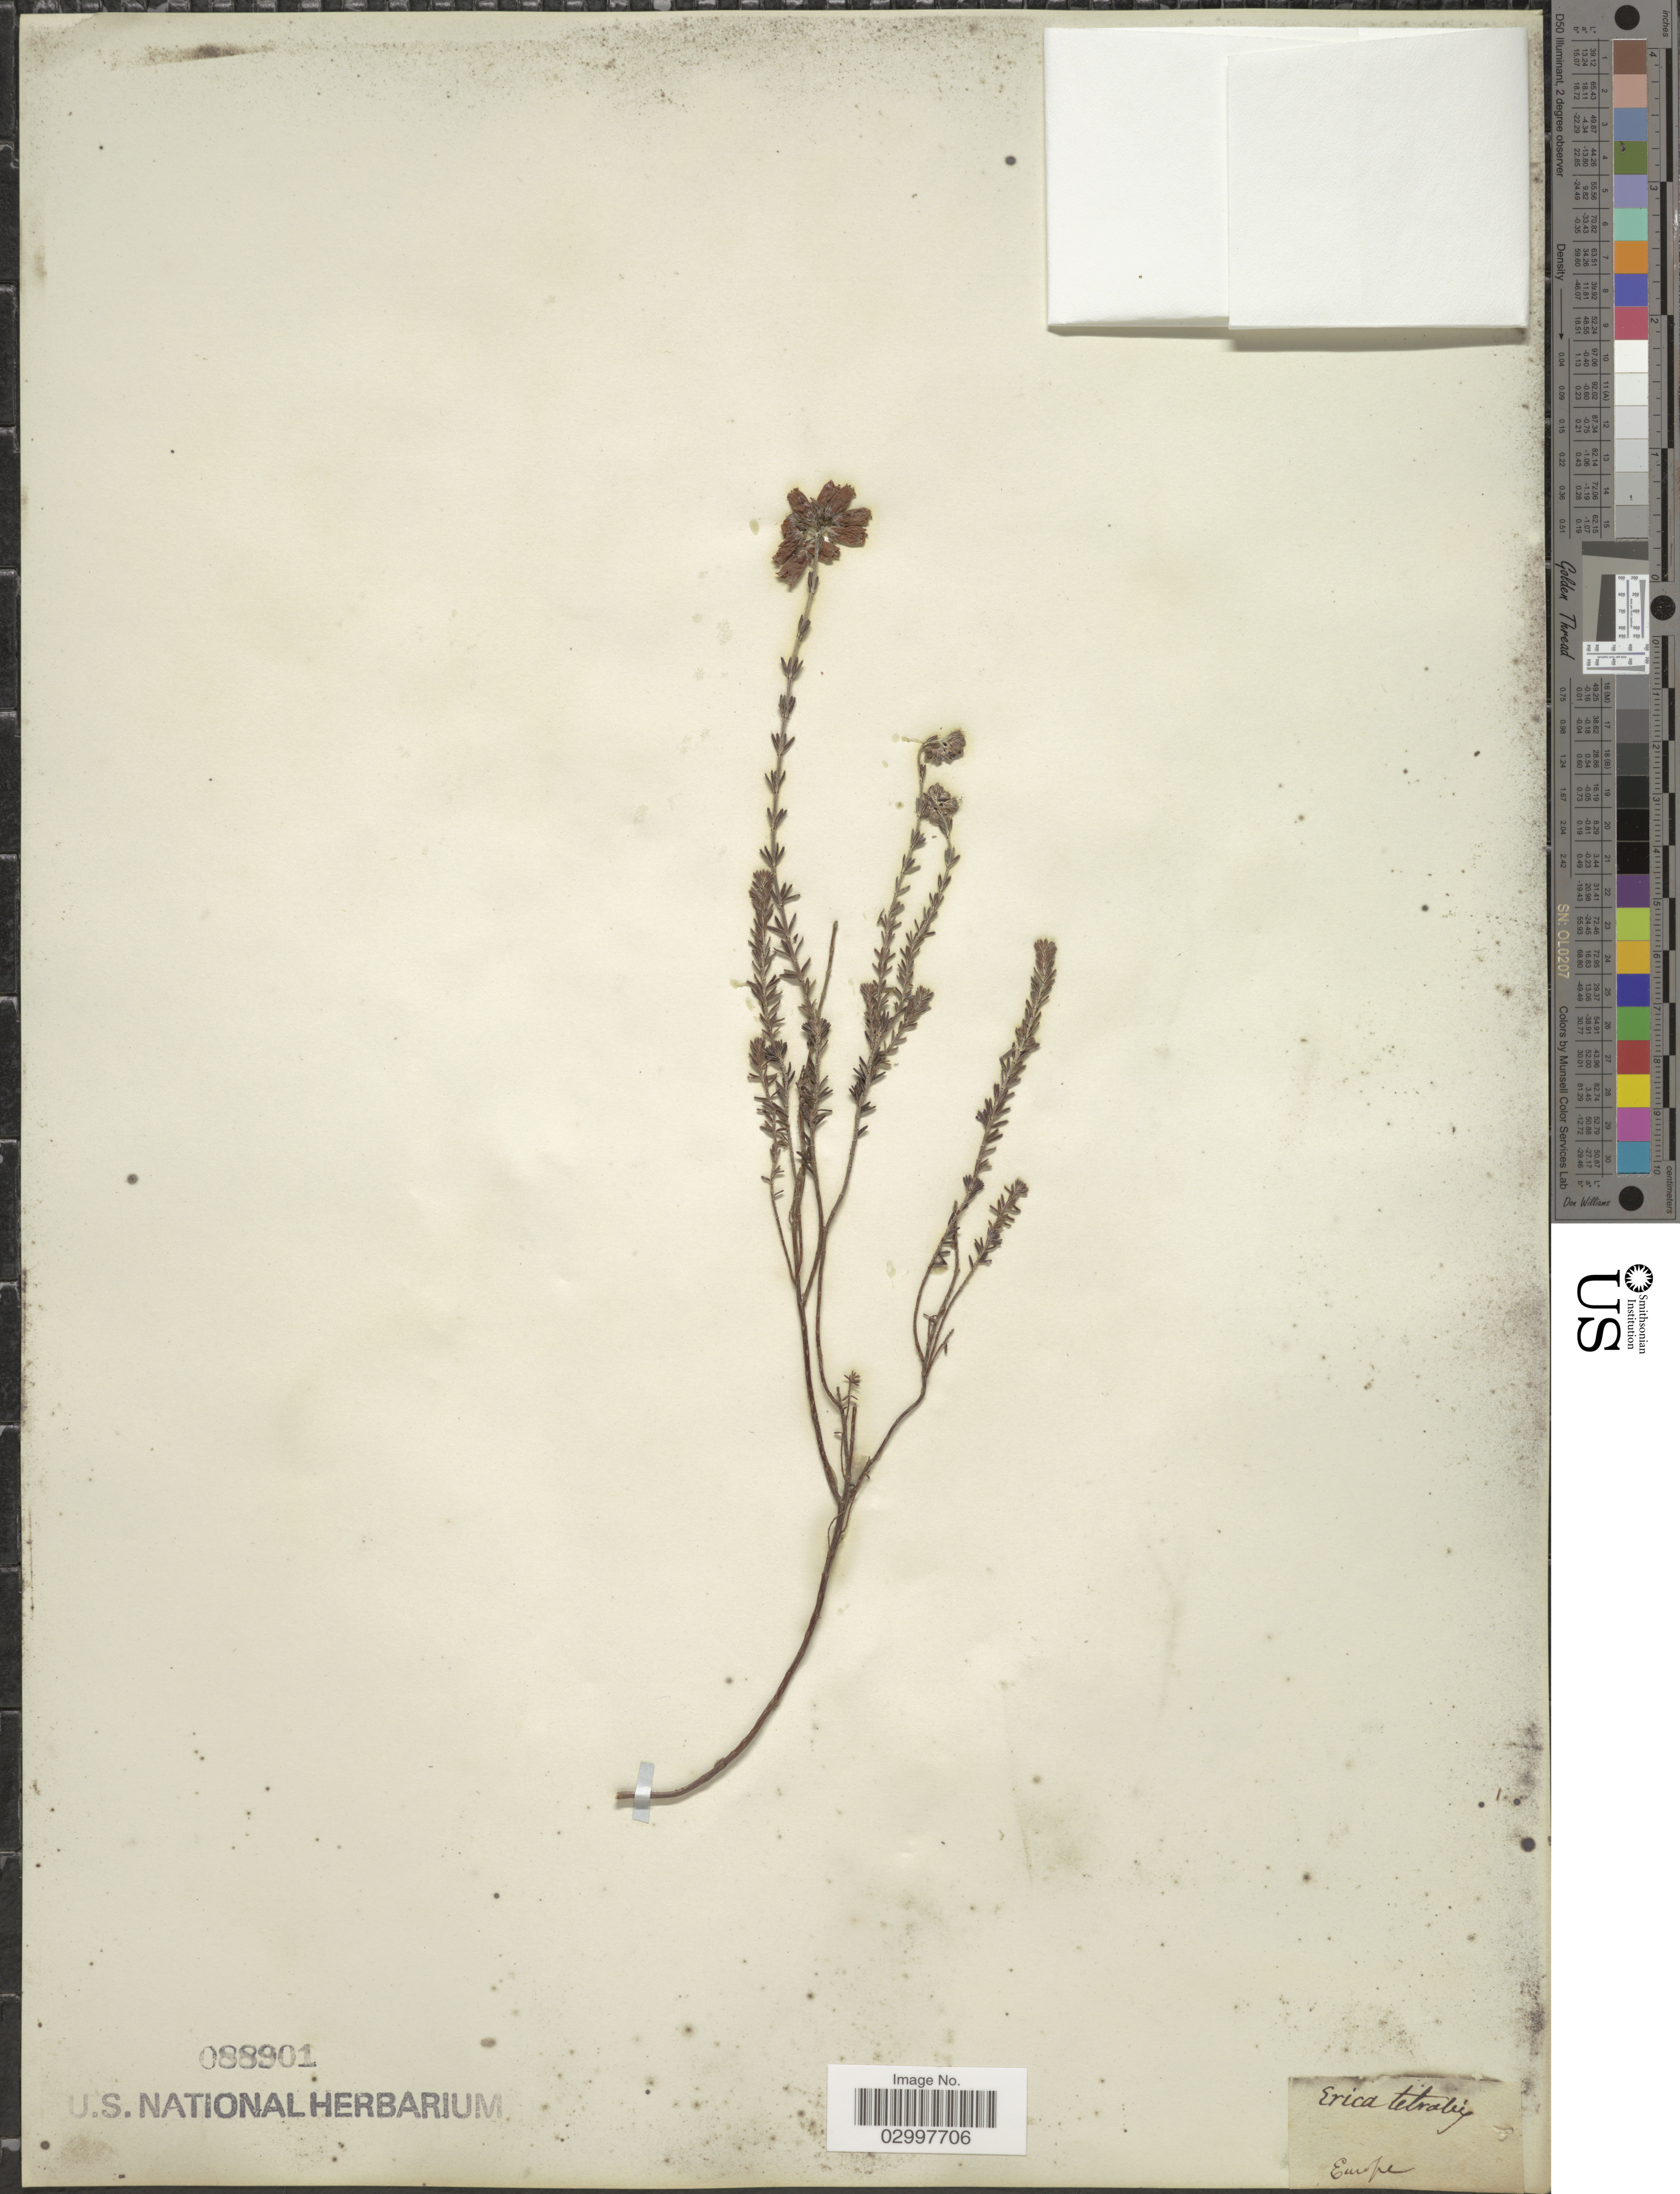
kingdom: Plantae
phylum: Tracheophyta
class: Magnoliopsida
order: Ericales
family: Ericaceae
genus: Erica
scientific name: Erica tetralix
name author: L.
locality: Europe.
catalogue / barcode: US 88901